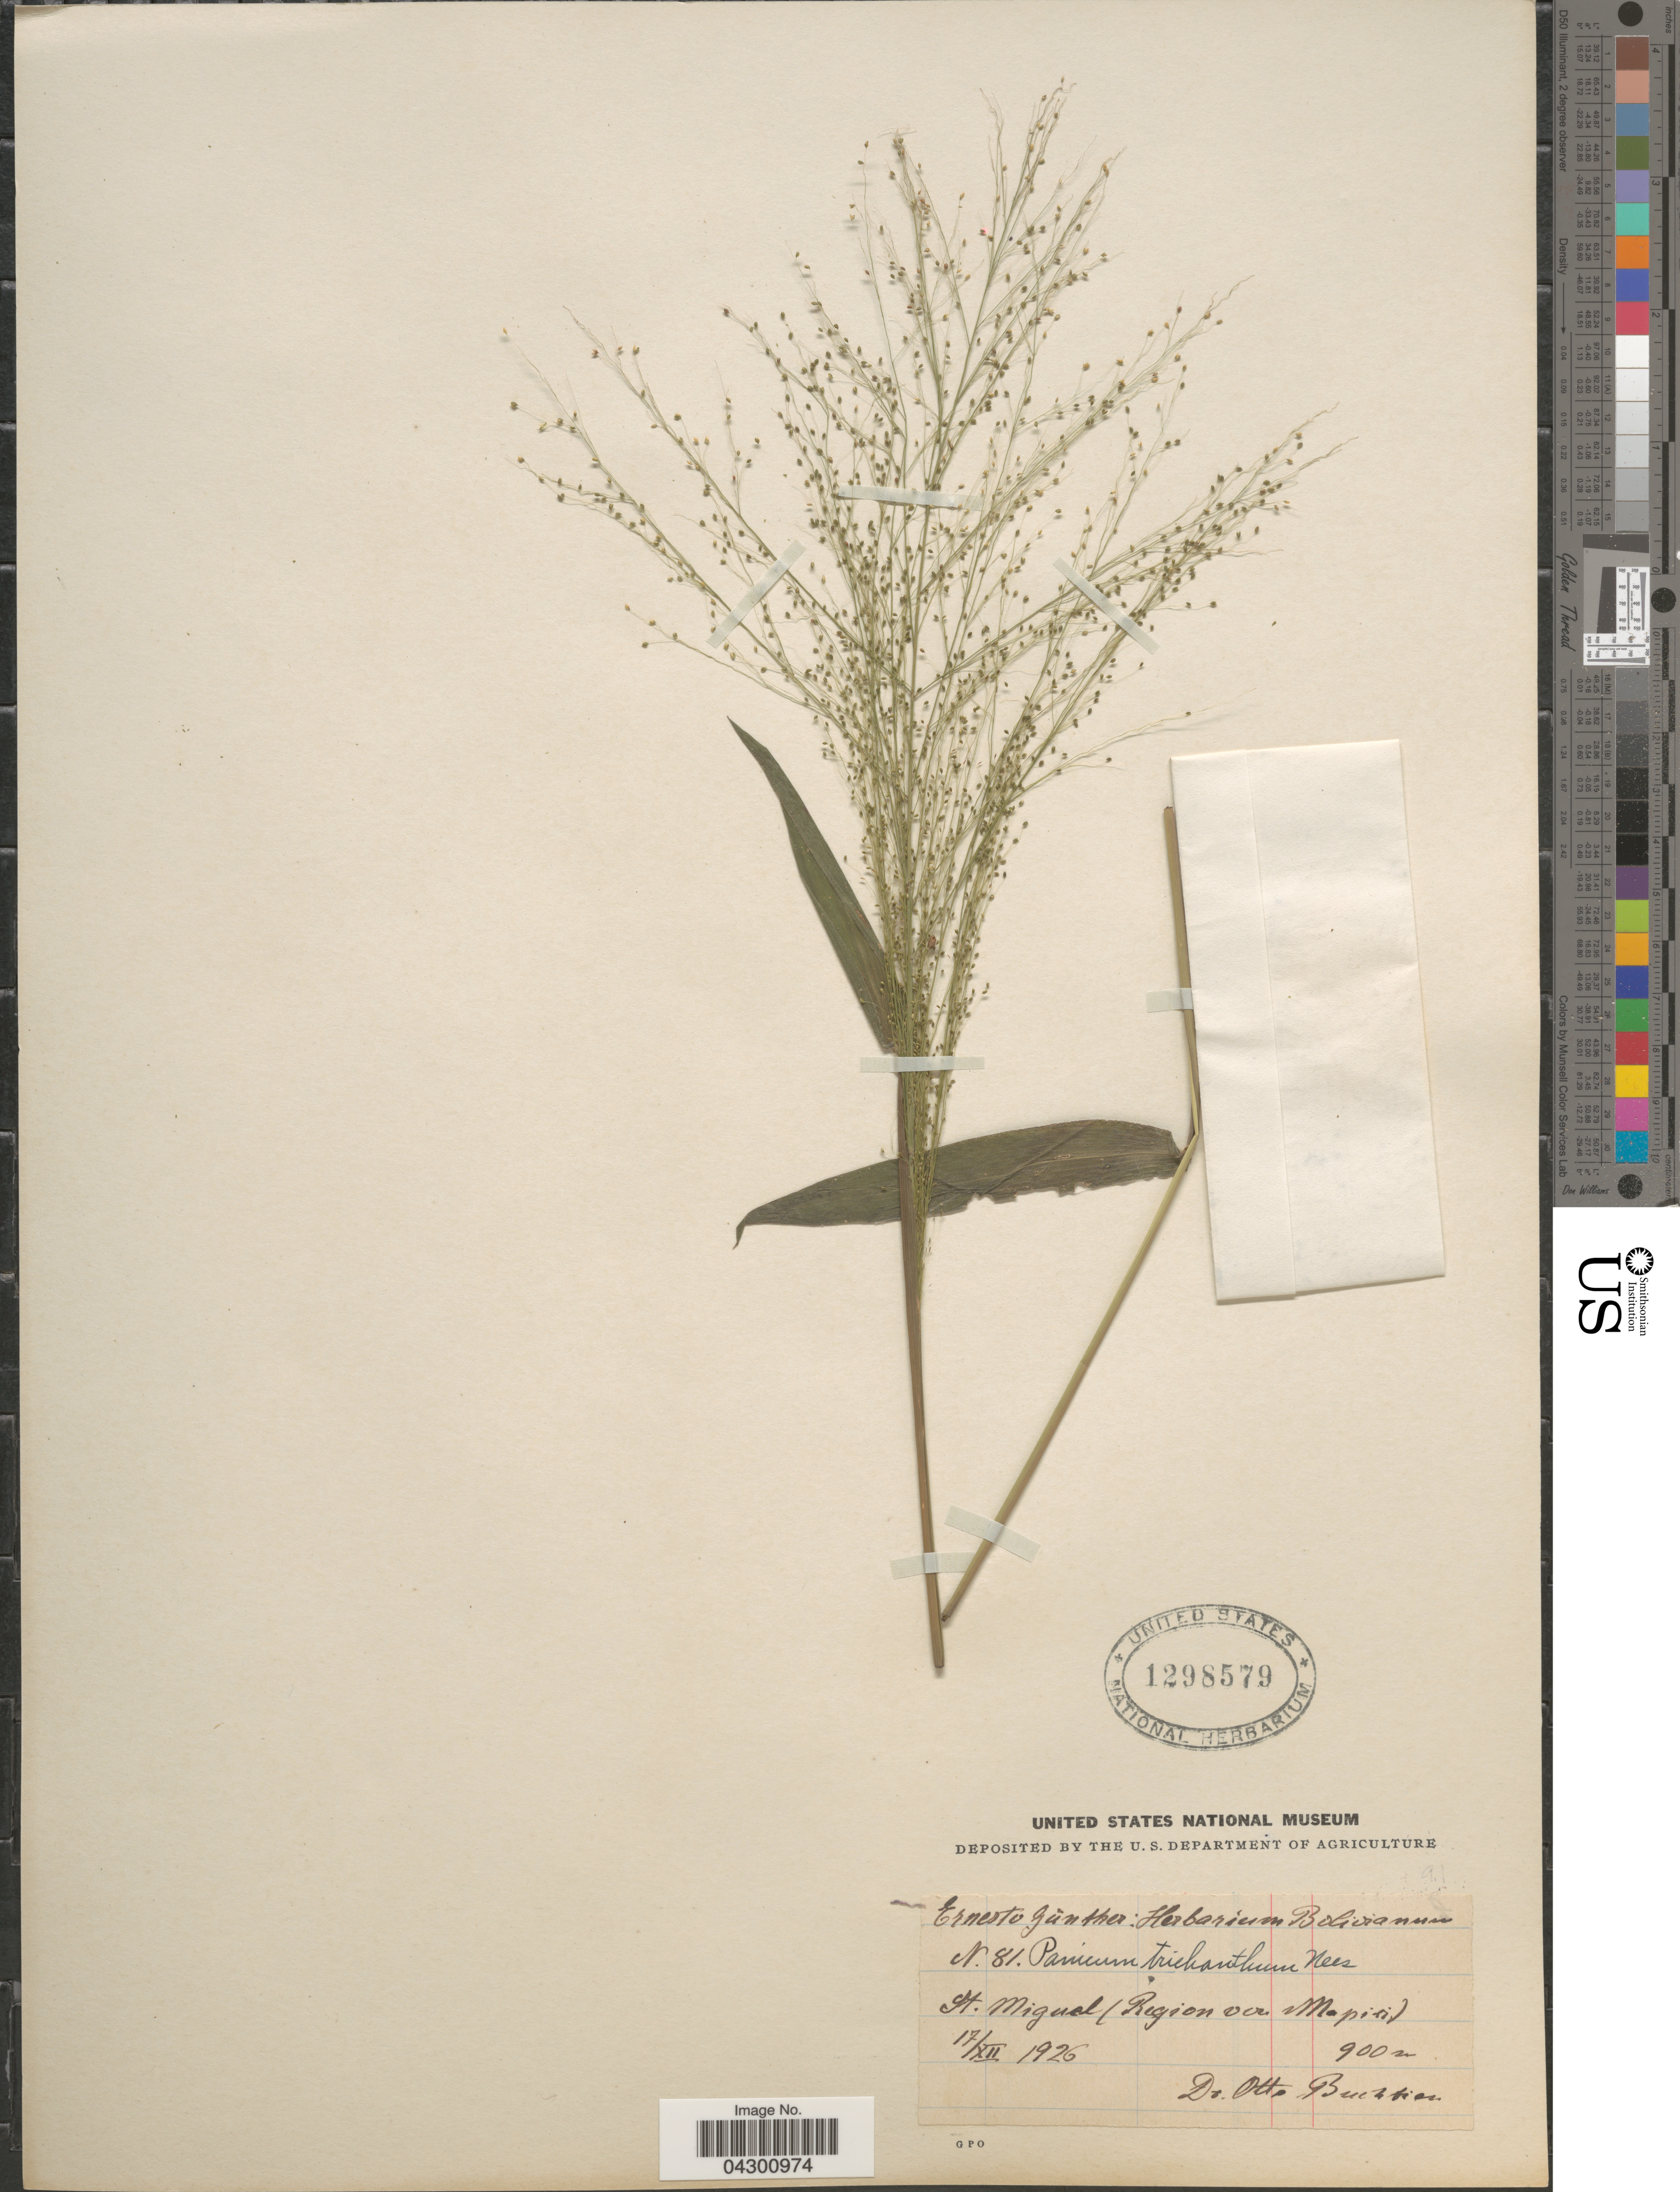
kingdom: Plantae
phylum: Tracheophyta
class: Liliopsida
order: Poales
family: Poaceae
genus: Panicum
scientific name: Panicum trichanthum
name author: Nees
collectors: O. Buchtien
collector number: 81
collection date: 1926-12-17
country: Bolivia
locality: St. Miguel (Region von Mapiri).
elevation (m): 900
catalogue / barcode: US 1298579